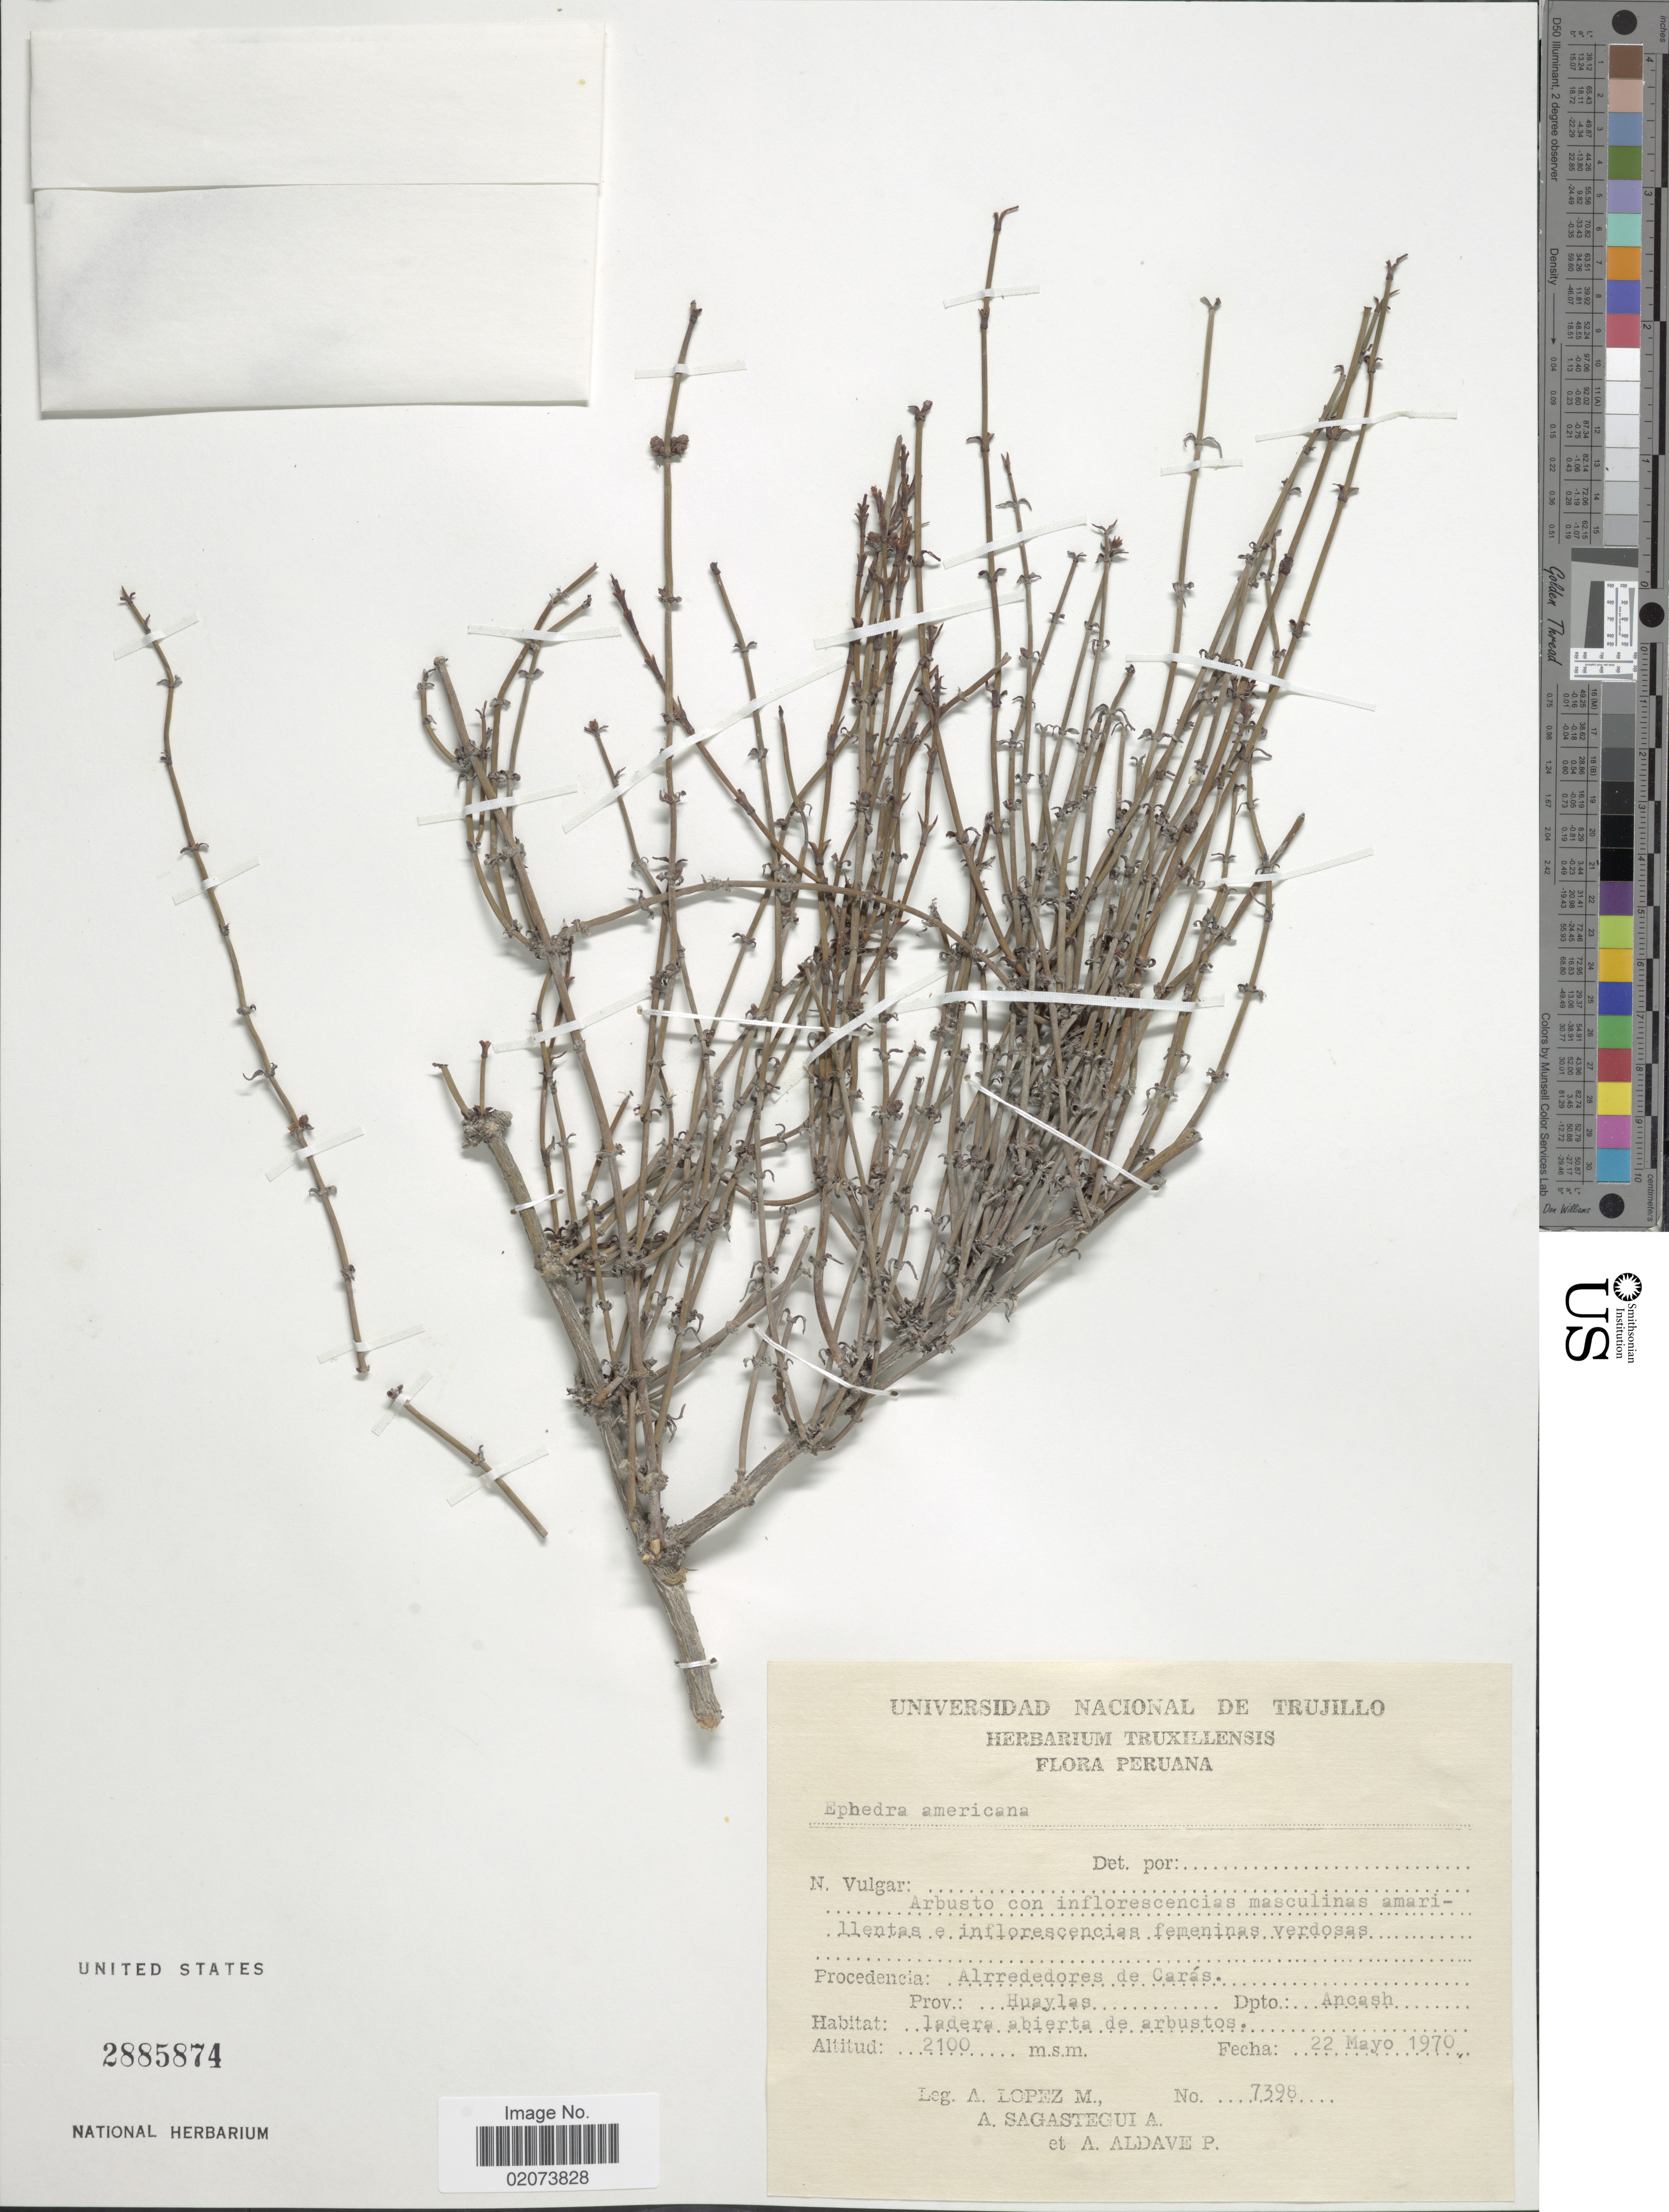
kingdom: Plantae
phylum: Tracheophyta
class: Gnetopsida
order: Ephedrales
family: Ephedraceae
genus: Ephedra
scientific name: Ephedra americana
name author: Humb. & Bonpl. ex Willd.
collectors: A. López M., A. Sagástegui A. & A. Aldave P.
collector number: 7398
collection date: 1970-05-22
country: Peru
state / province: Ancash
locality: Alrededores de Caras, Prov.: Huaylas, Dpto. Ancash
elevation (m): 2100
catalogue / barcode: US 2885874